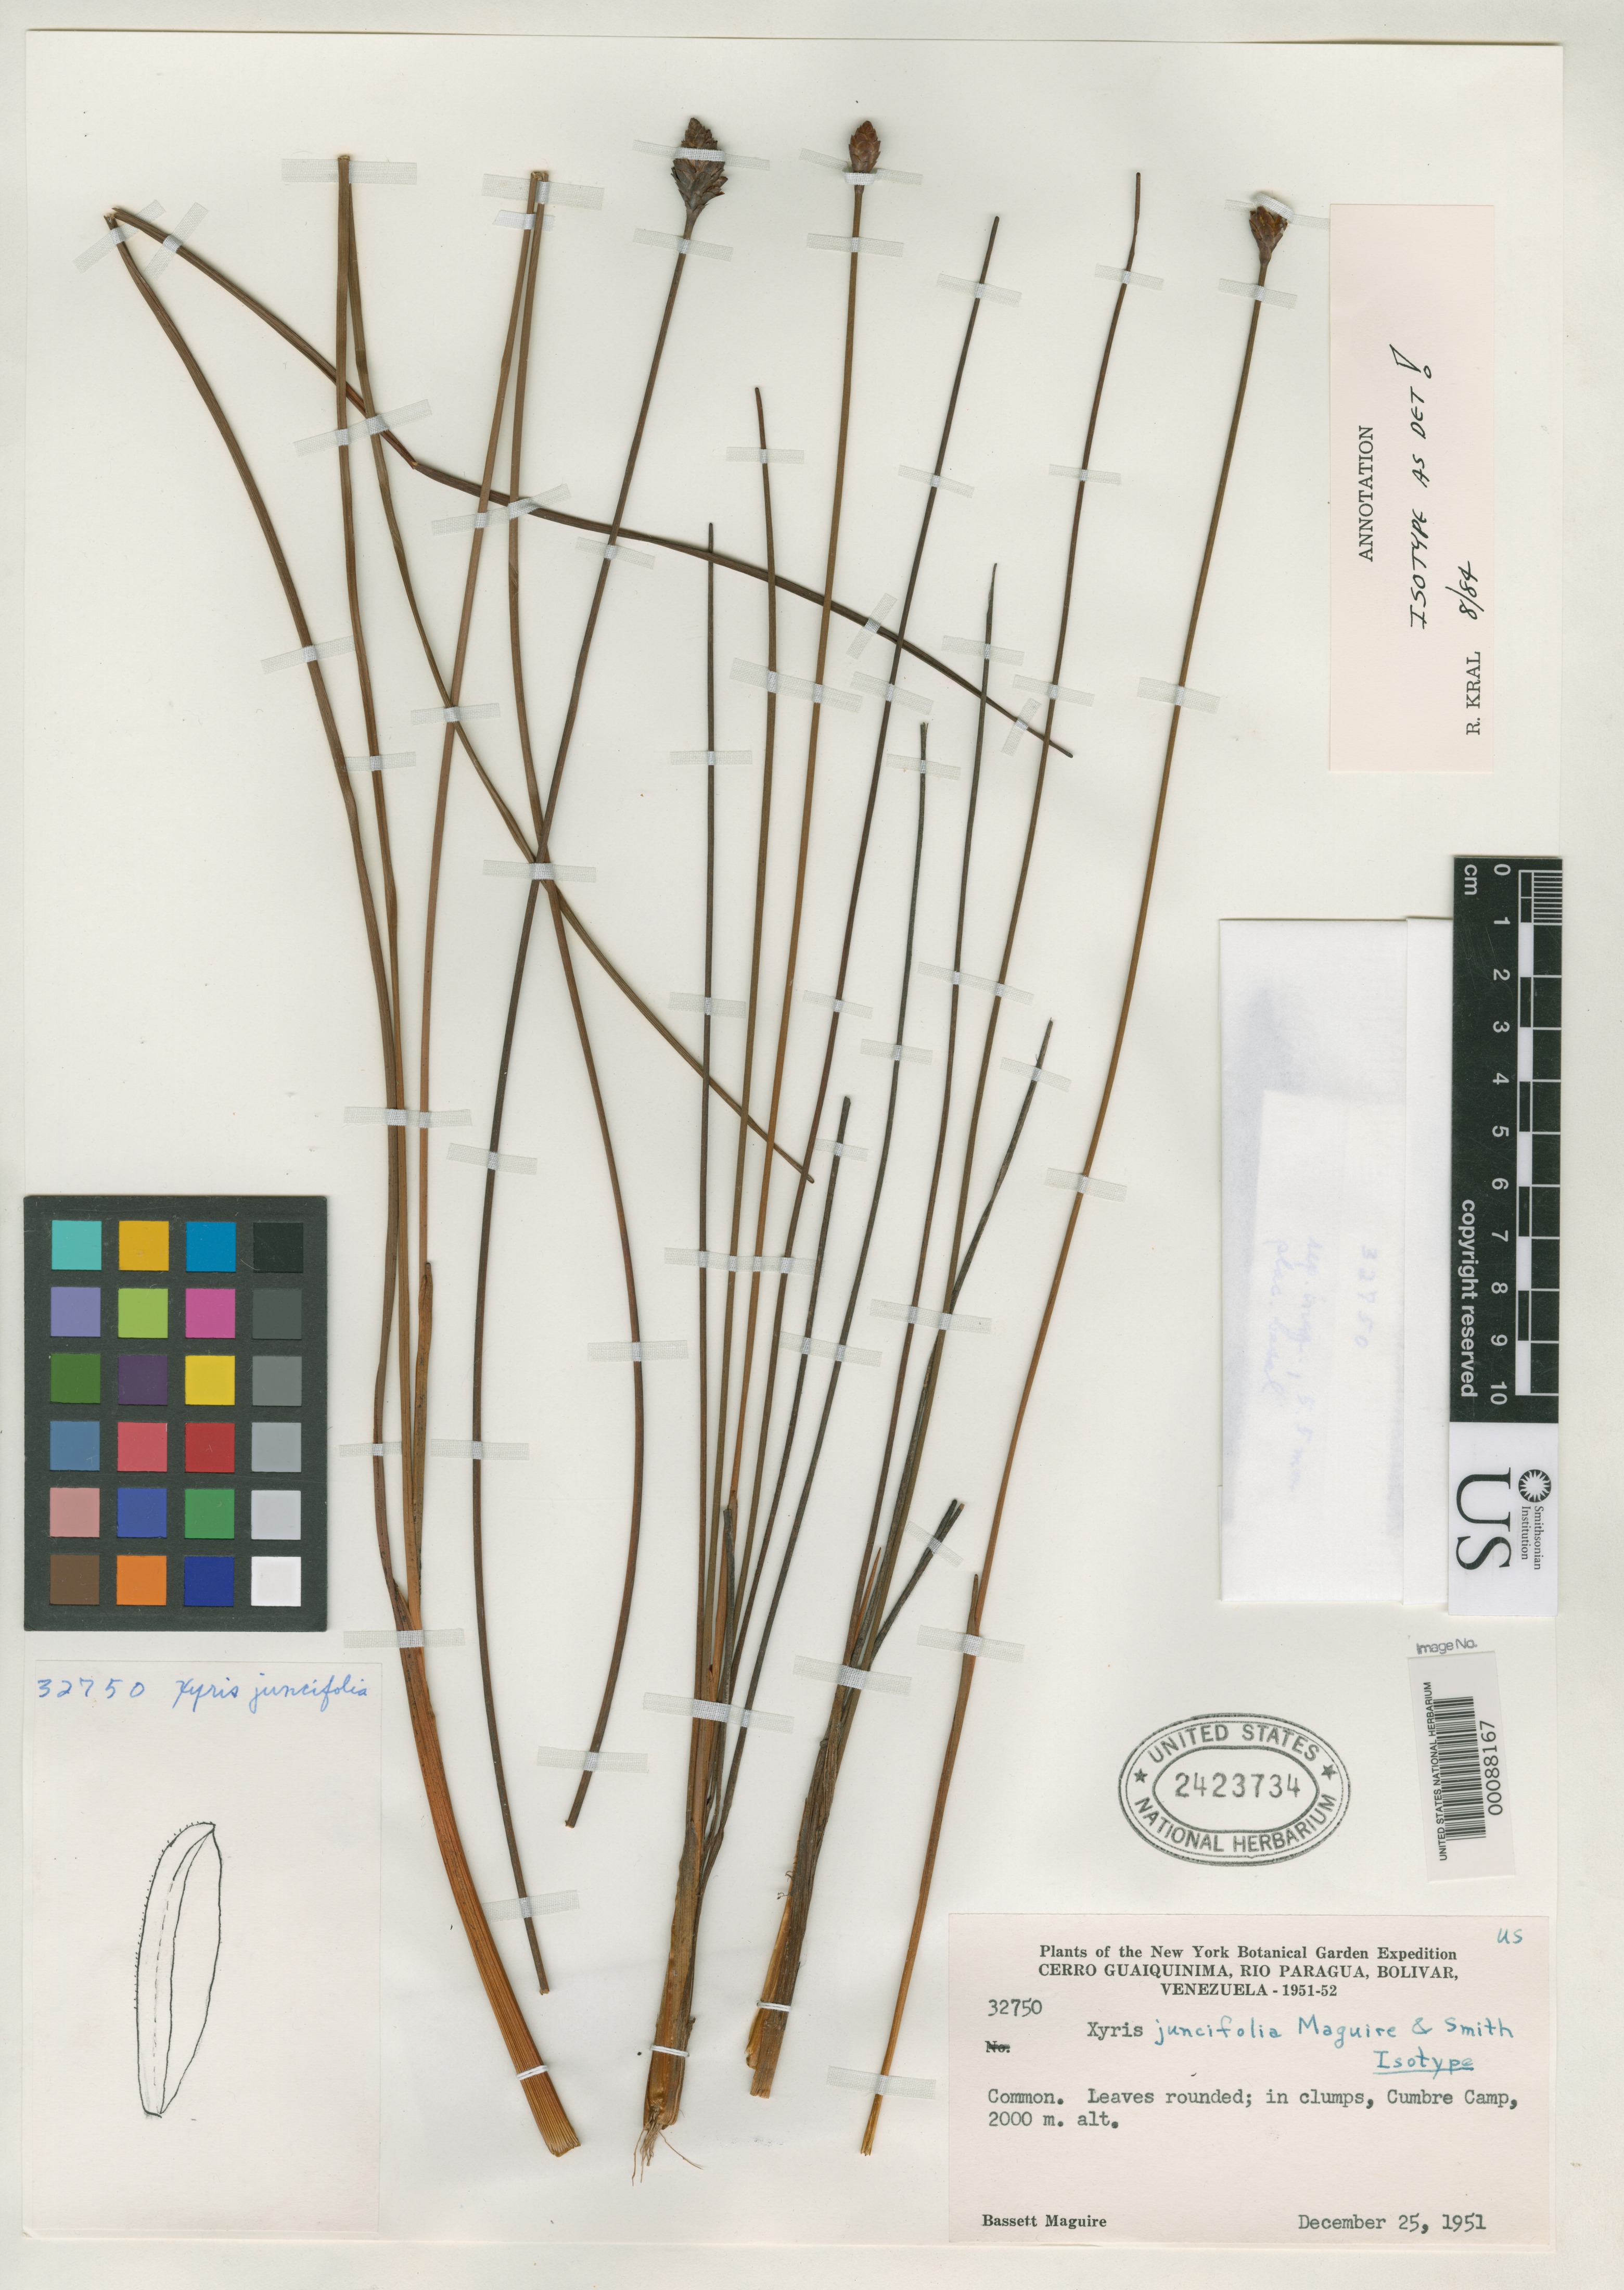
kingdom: Plantae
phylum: Tracheophyta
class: Liliopsida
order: Poales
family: Xyridaceae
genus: Xyris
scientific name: Xyris juncifolia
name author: Maguire & L.B. Sm.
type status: Isotype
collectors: B. Maguire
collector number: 32750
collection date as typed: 25 Dec 1951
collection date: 1951-12-25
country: Venezuela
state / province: Bolivar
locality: Cumbre camp, Cerro Guaquinima, Rio Paragua.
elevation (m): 2000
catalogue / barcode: US 2423734